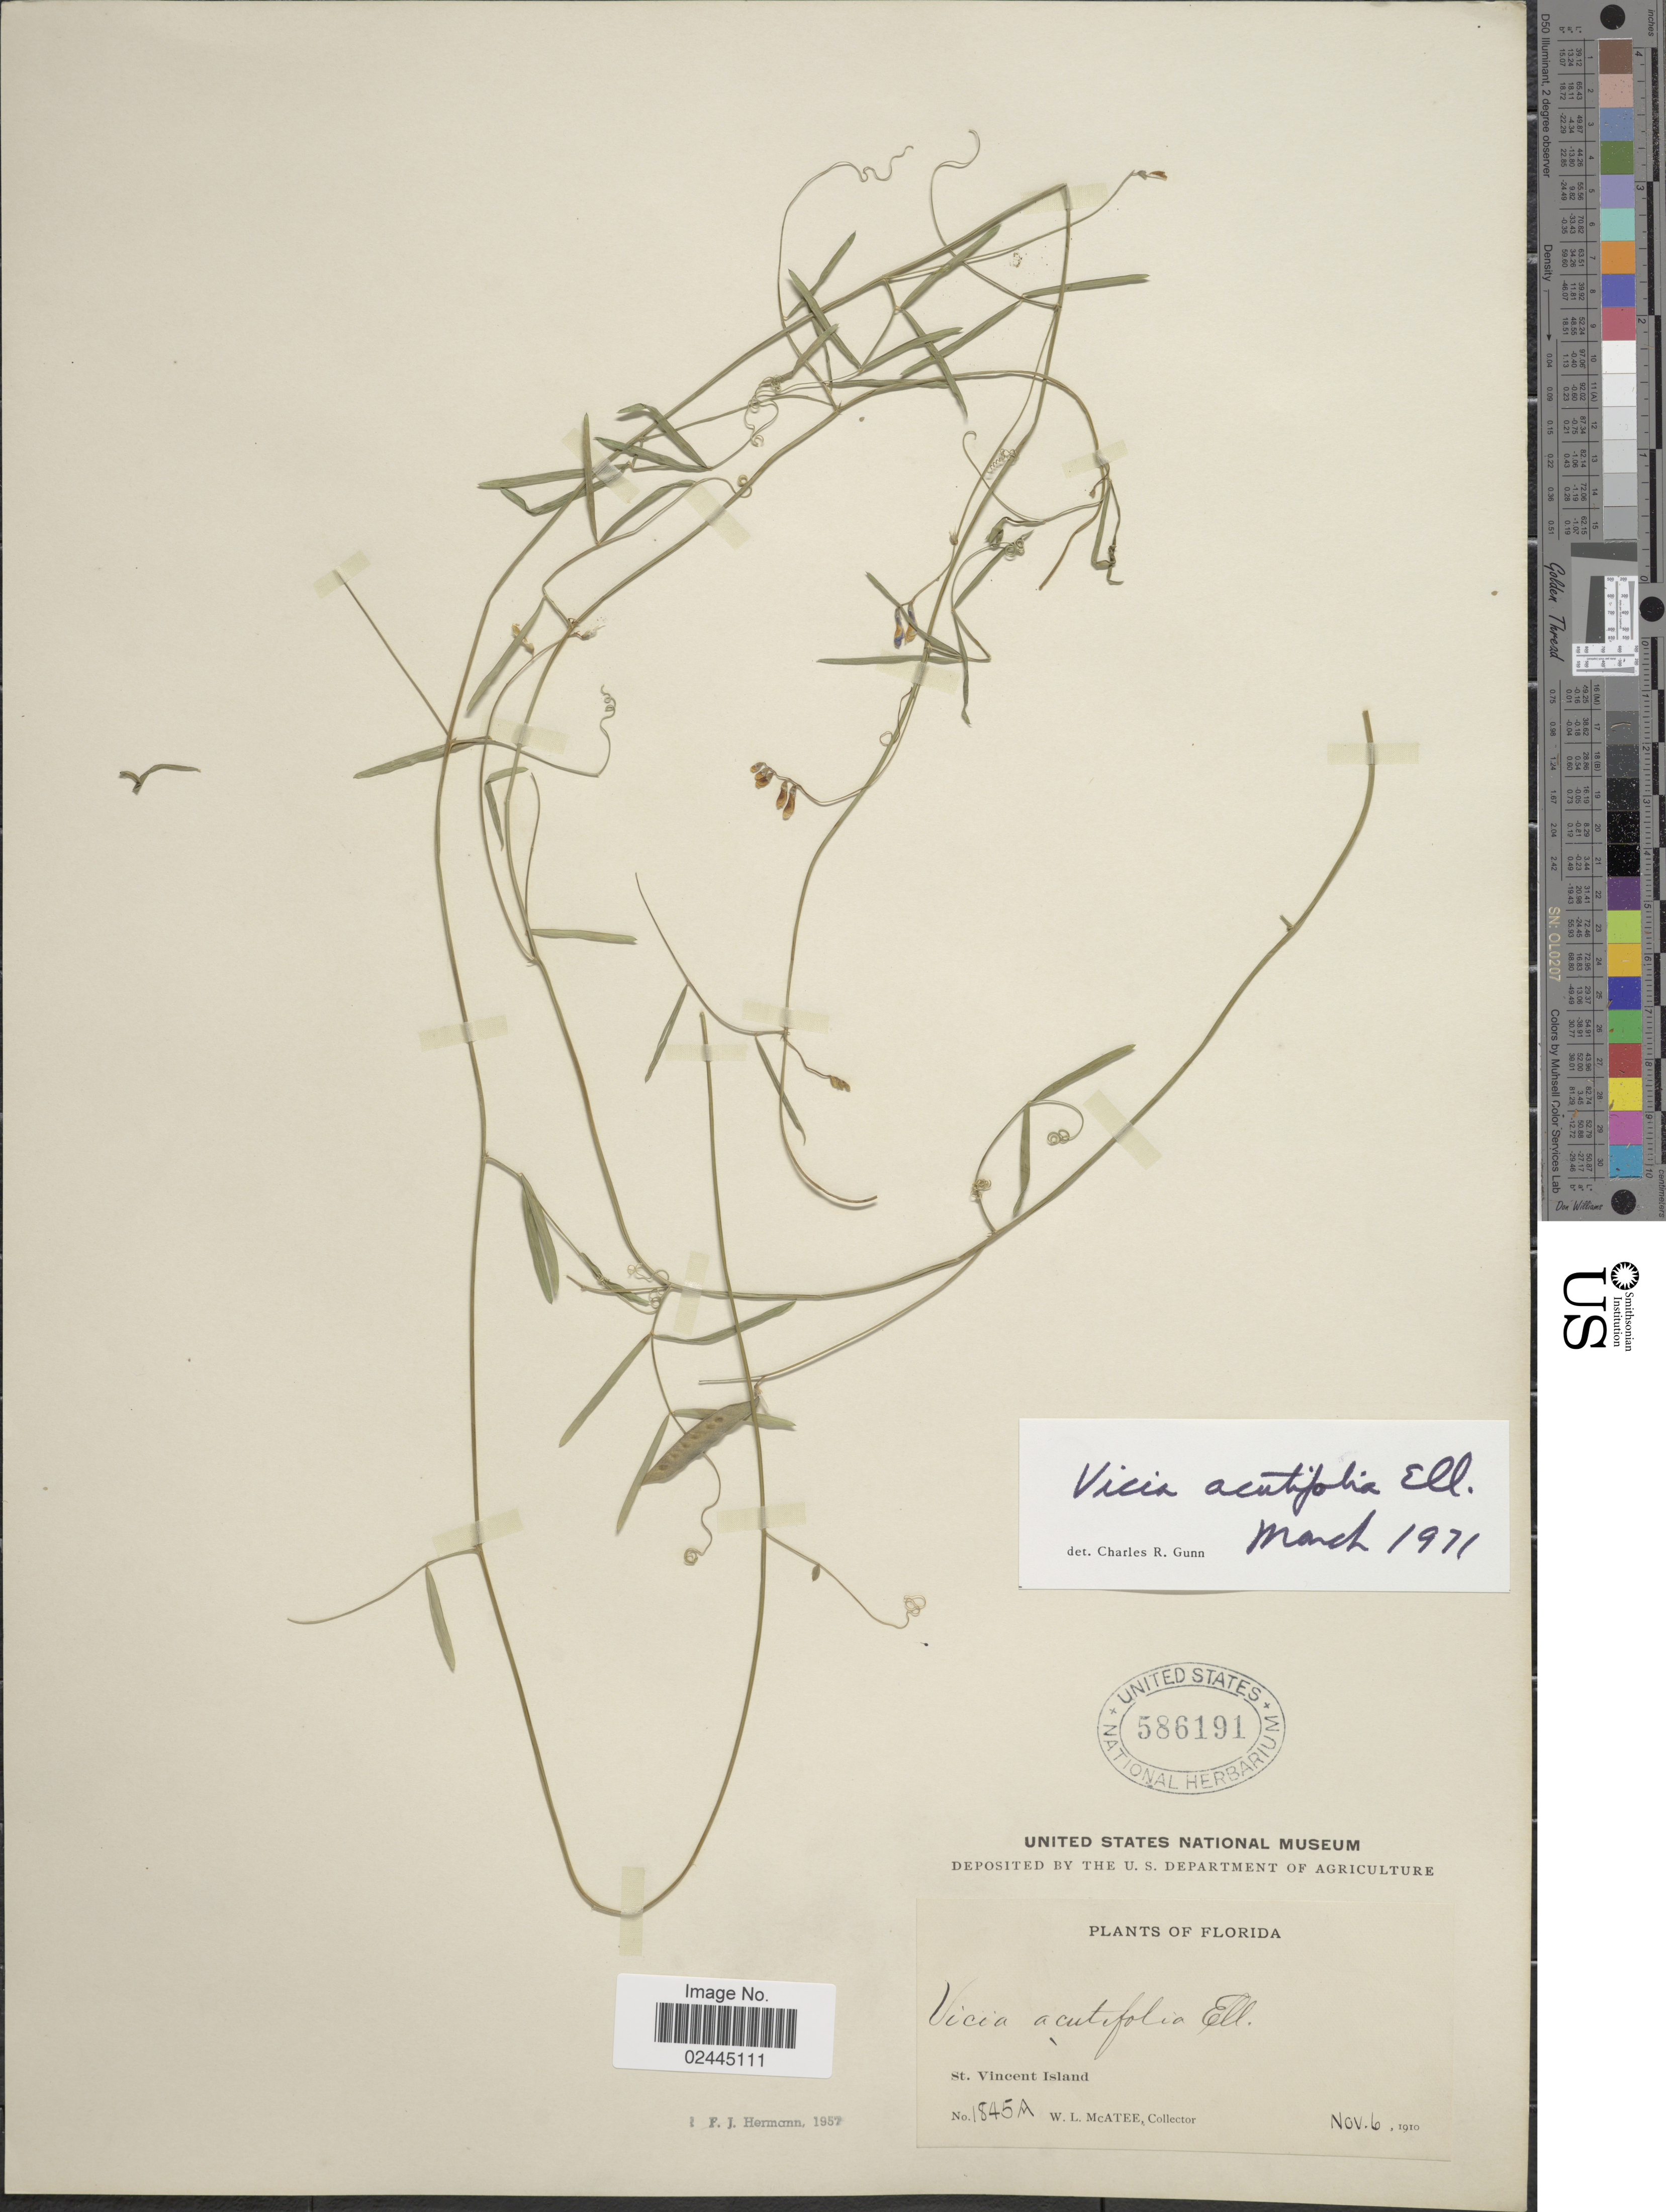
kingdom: Plantae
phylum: Tracheophyta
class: Magnoliopsida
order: Fabales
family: Fabaceae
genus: Vicia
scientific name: Vicia acutifolia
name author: Elliott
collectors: W. McAtee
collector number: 1845A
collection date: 1910-11-06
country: United States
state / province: Florida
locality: St. Vincent Island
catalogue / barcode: US 586191